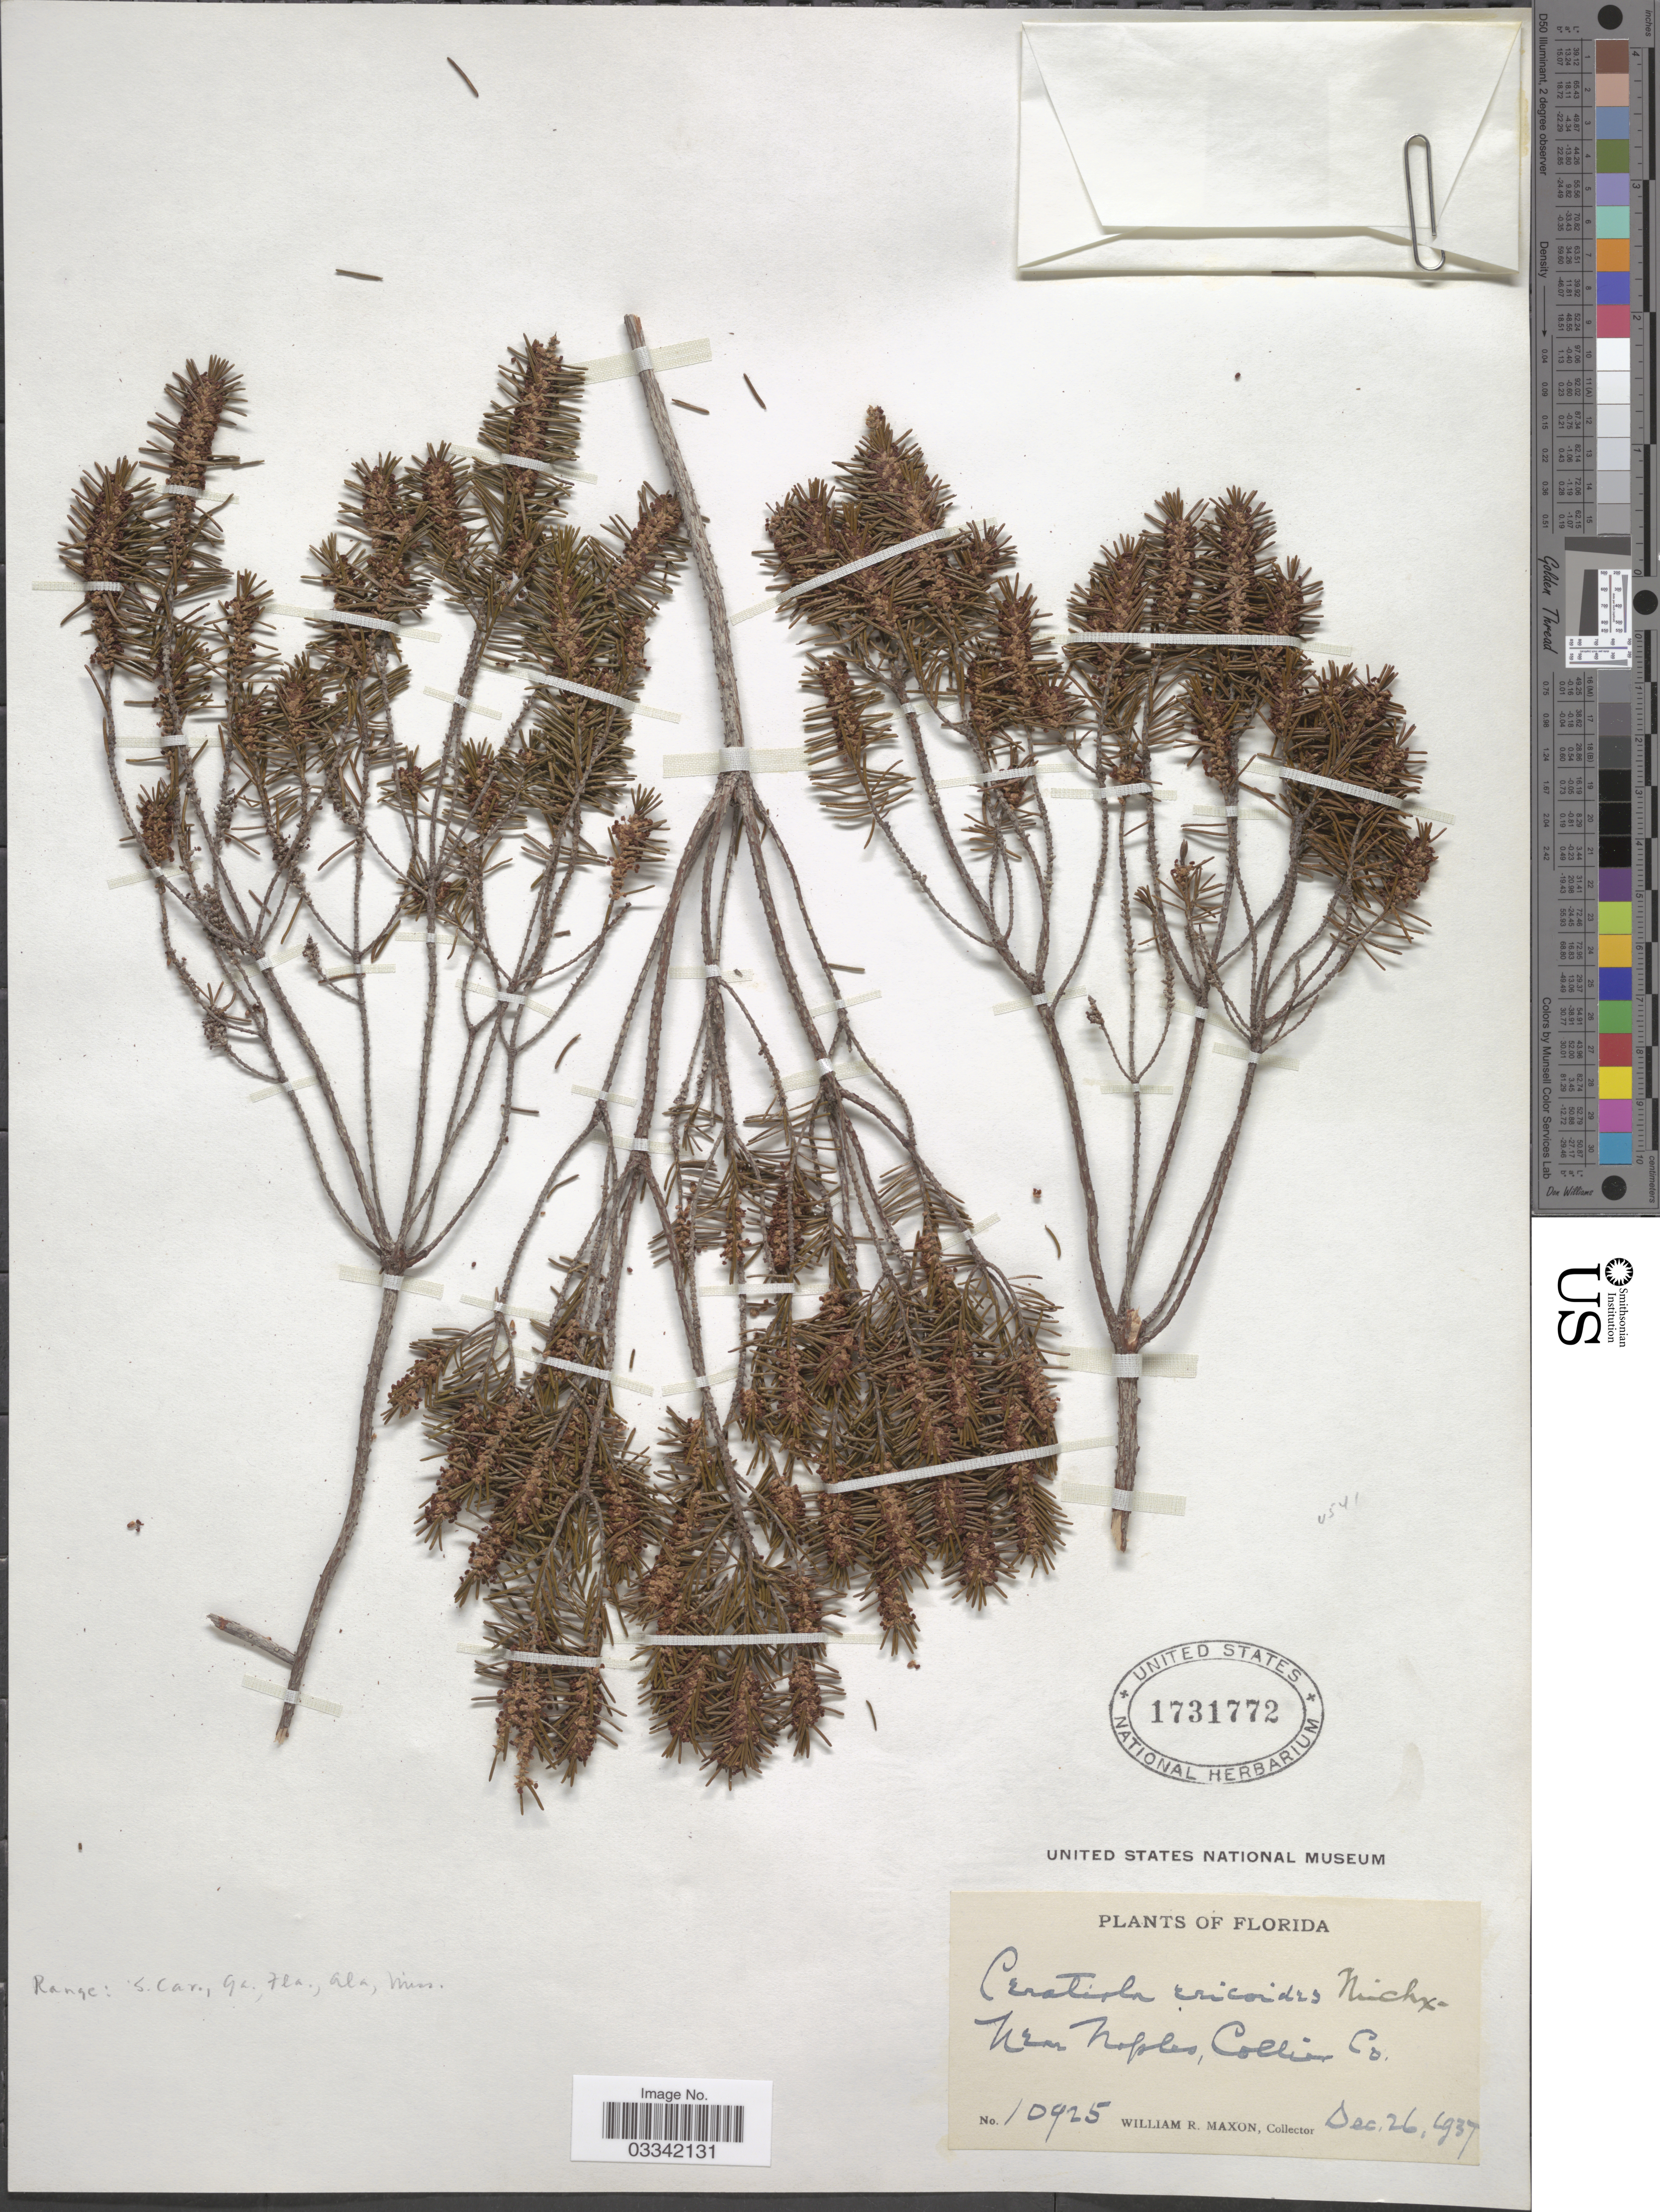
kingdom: Plantae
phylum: Tracheophyta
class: Magnoliopsida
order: Ericales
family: Ericaceae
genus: Ceratiola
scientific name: Ceratiola ericoides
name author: Michx.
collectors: W. R. Maxon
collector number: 10925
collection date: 1937-12-26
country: United States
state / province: Florida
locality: Near Noples, Collier Co.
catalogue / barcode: US 1731772